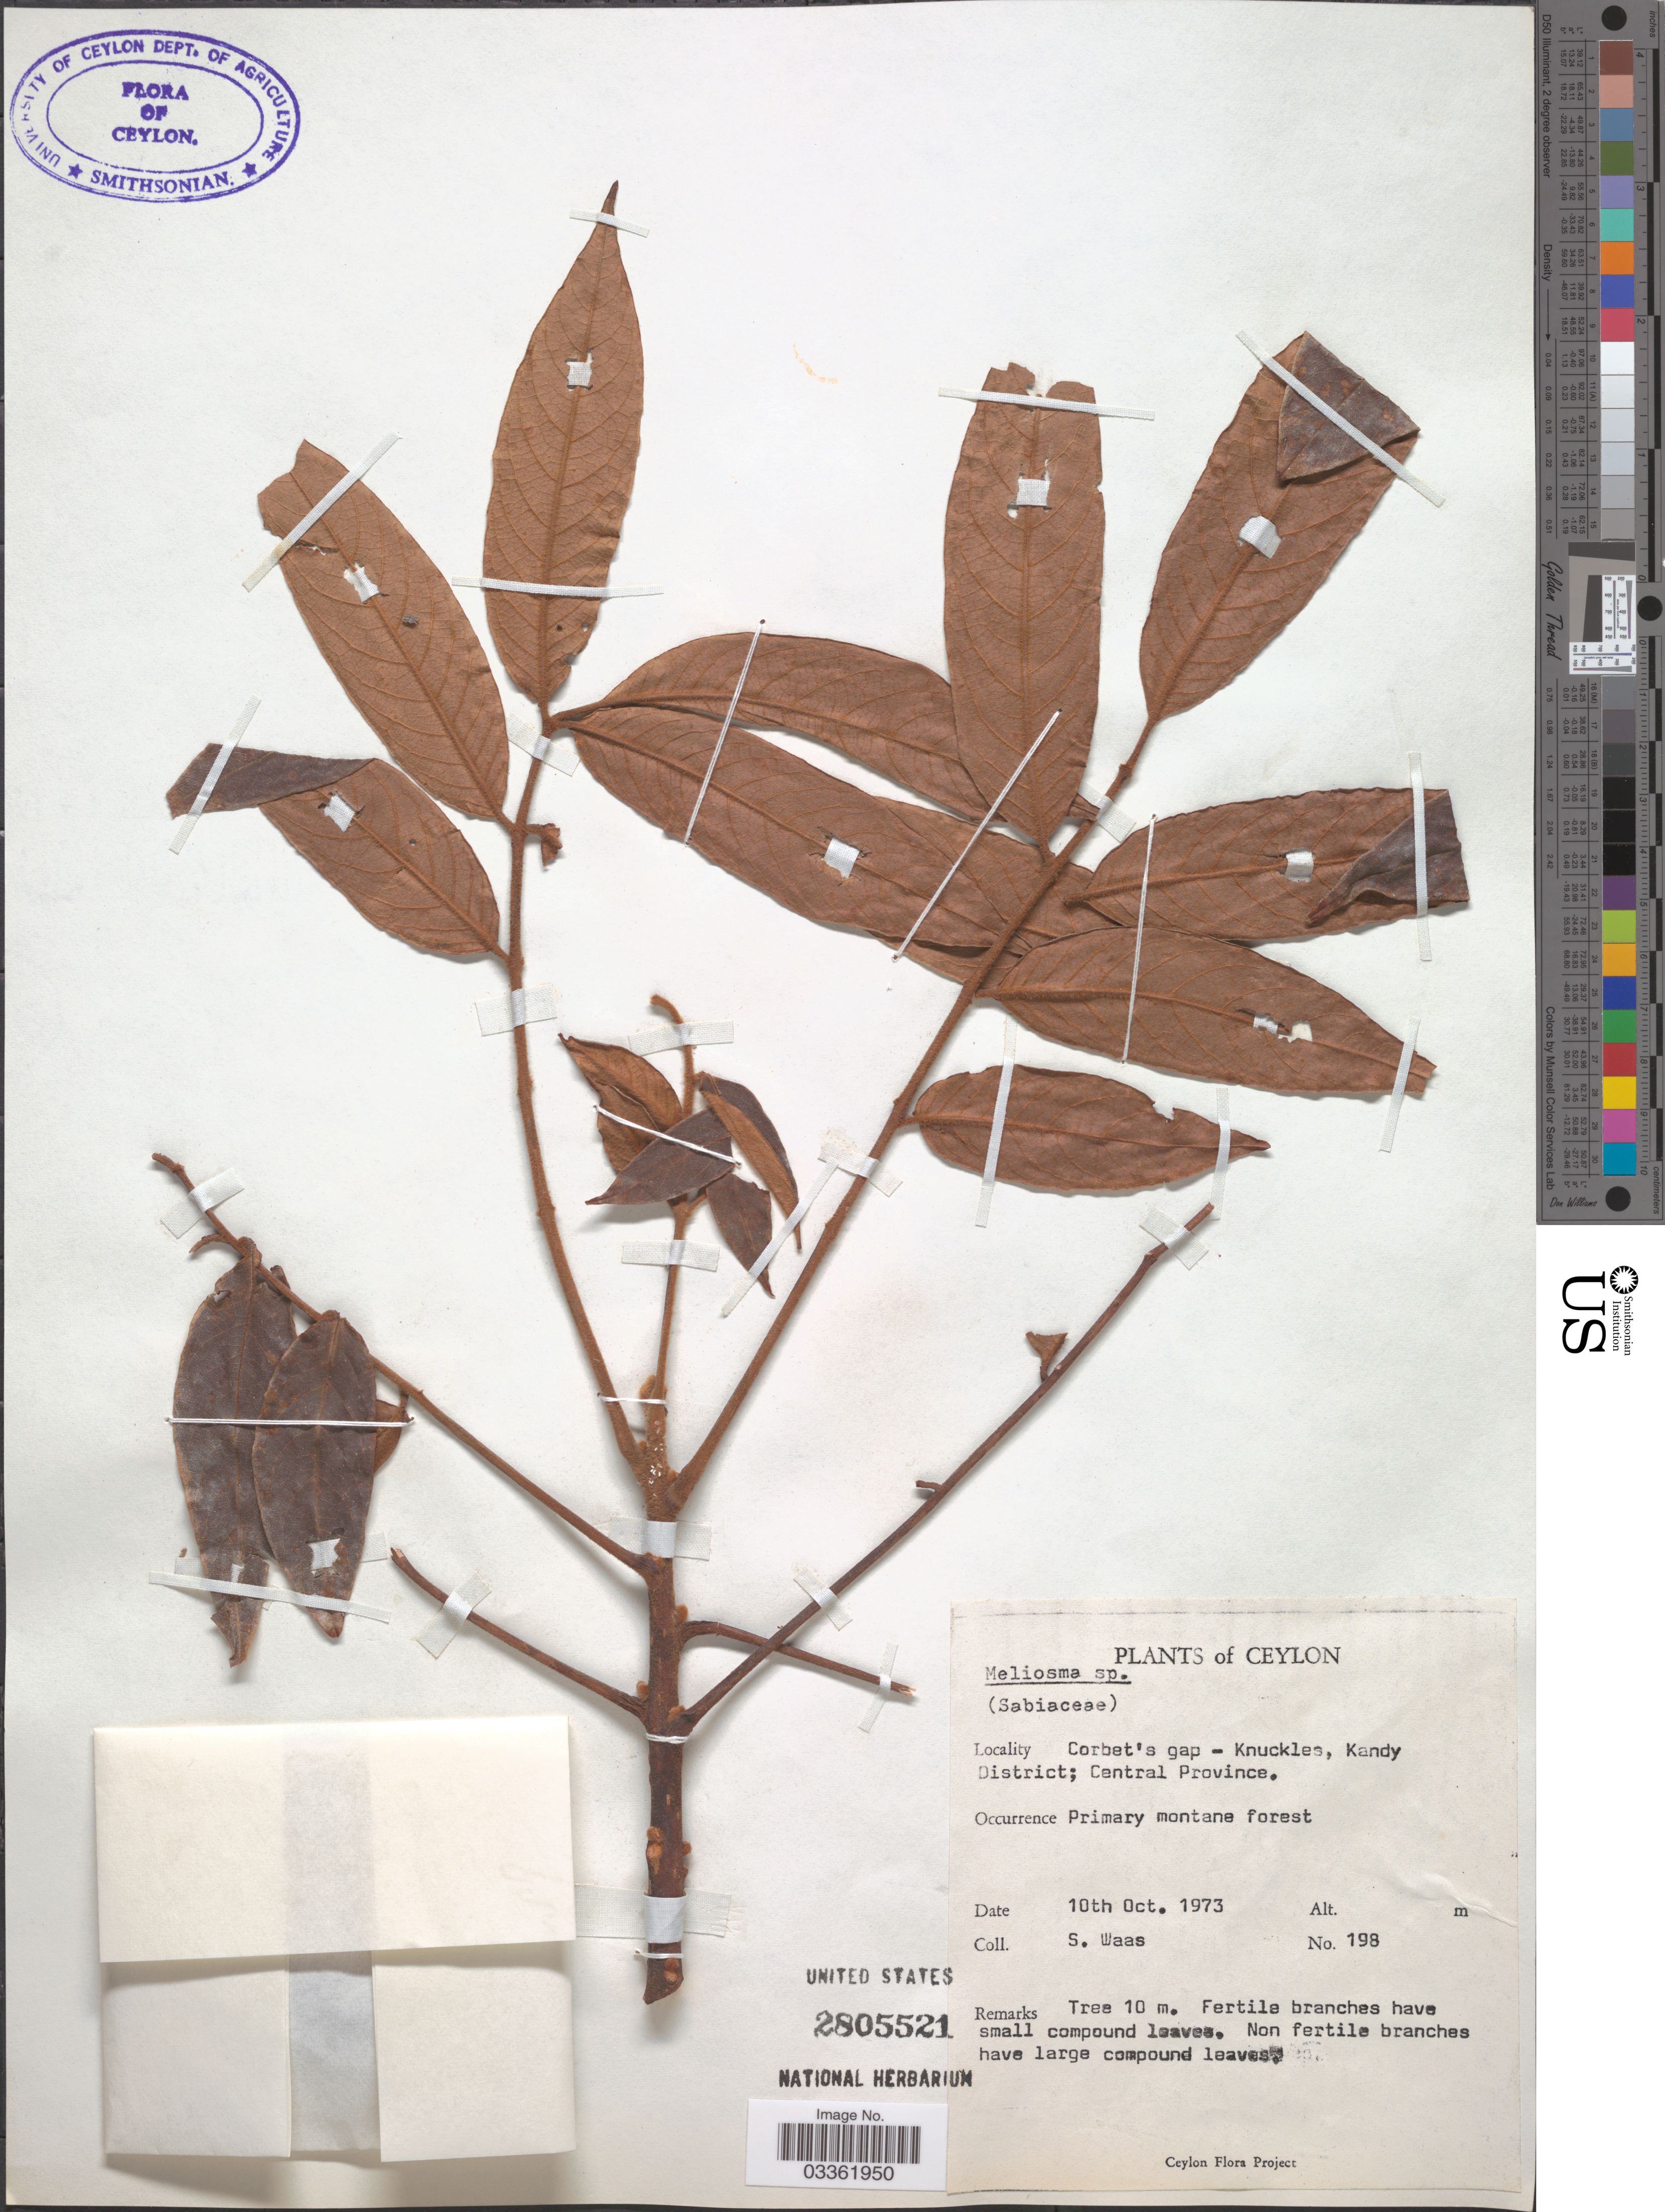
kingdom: Plantae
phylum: Tracheophyta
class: Magnoliopsida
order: Proteales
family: Sabiaceae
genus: Meliosma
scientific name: Meliosma sp.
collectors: S. Waas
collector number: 198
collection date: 1973-10-10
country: Sri Lanka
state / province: Central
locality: Ceylon, Corbet's gap - Knuckles, Kandy District.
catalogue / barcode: US 2805521